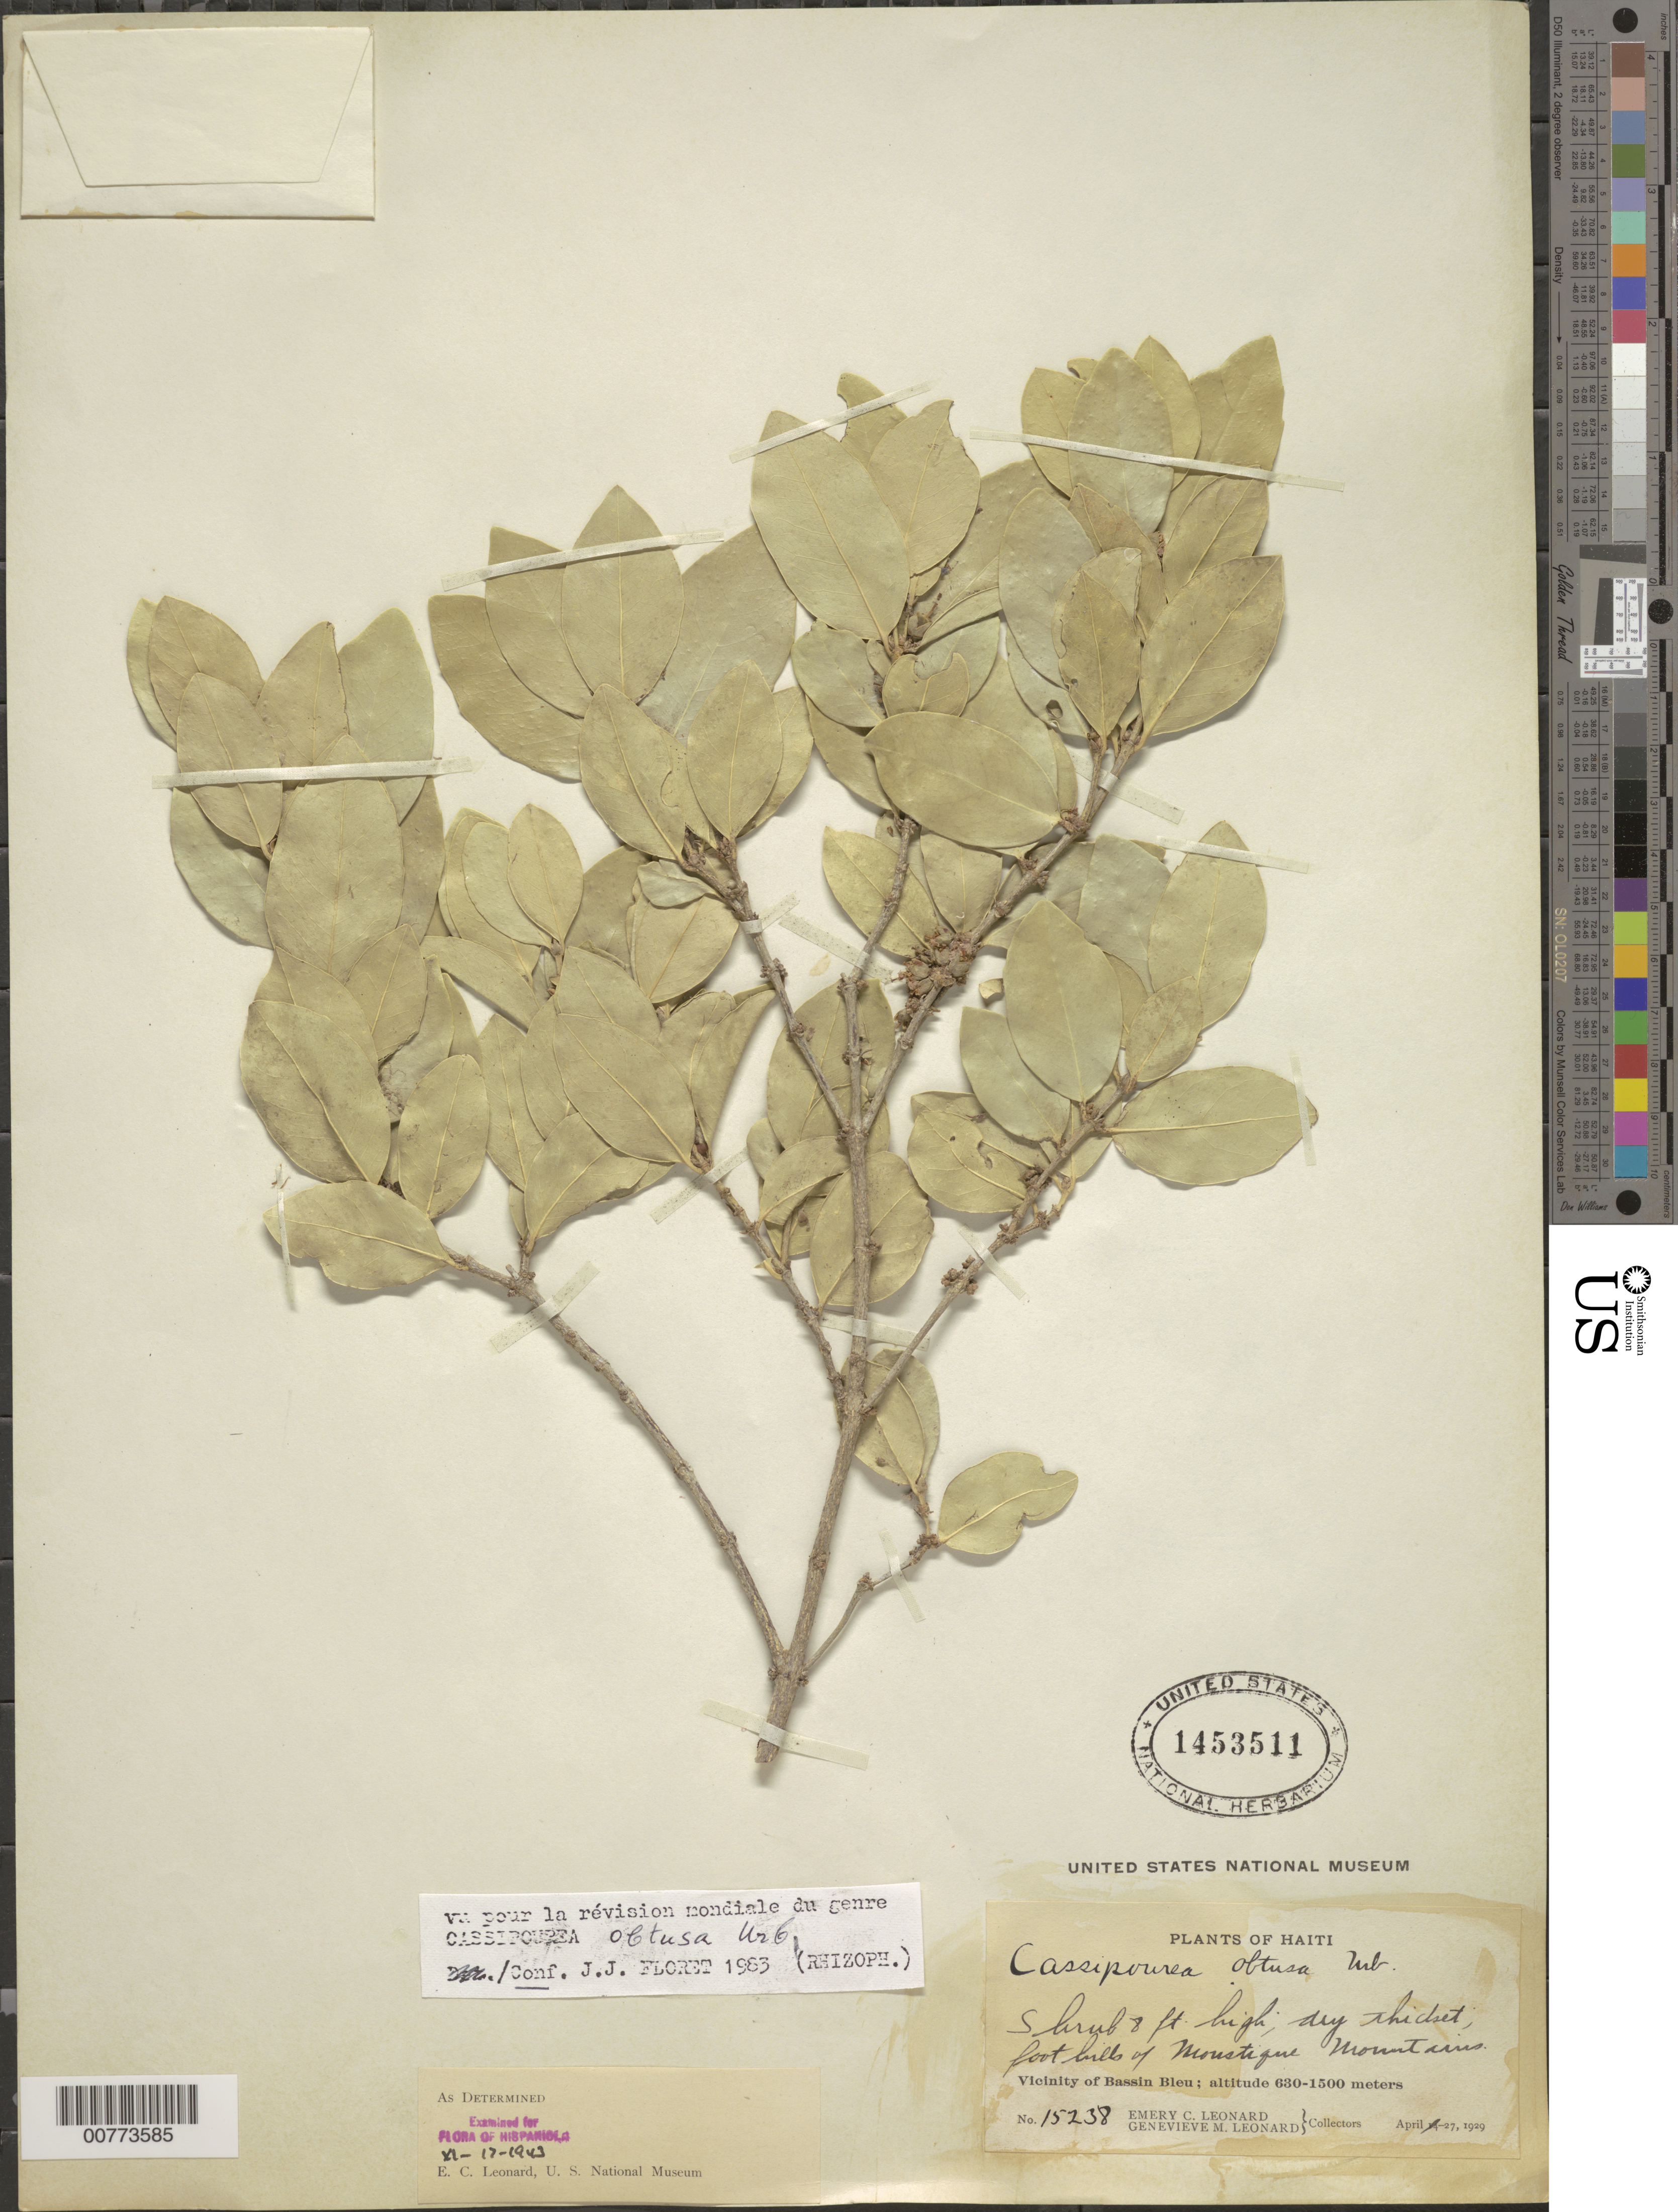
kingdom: Plantae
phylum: Tracheophyta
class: Magnoliopsida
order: Malpighiales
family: Rhizophoraceae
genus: Cassipourea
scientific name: Cassipourea obtusa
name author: Urb.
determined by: Floret, J. J.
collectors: E. C. Leonard & G. M. Leonard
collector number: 15238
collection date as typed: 27 Apr 1929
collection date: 1929-04-27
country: Haiti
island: Hispaniola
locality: Vicinity of Bassin Bleu, foot hills of Moustique Mountains.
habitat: Dry thicket.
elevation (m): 630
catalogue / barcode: US 1453511